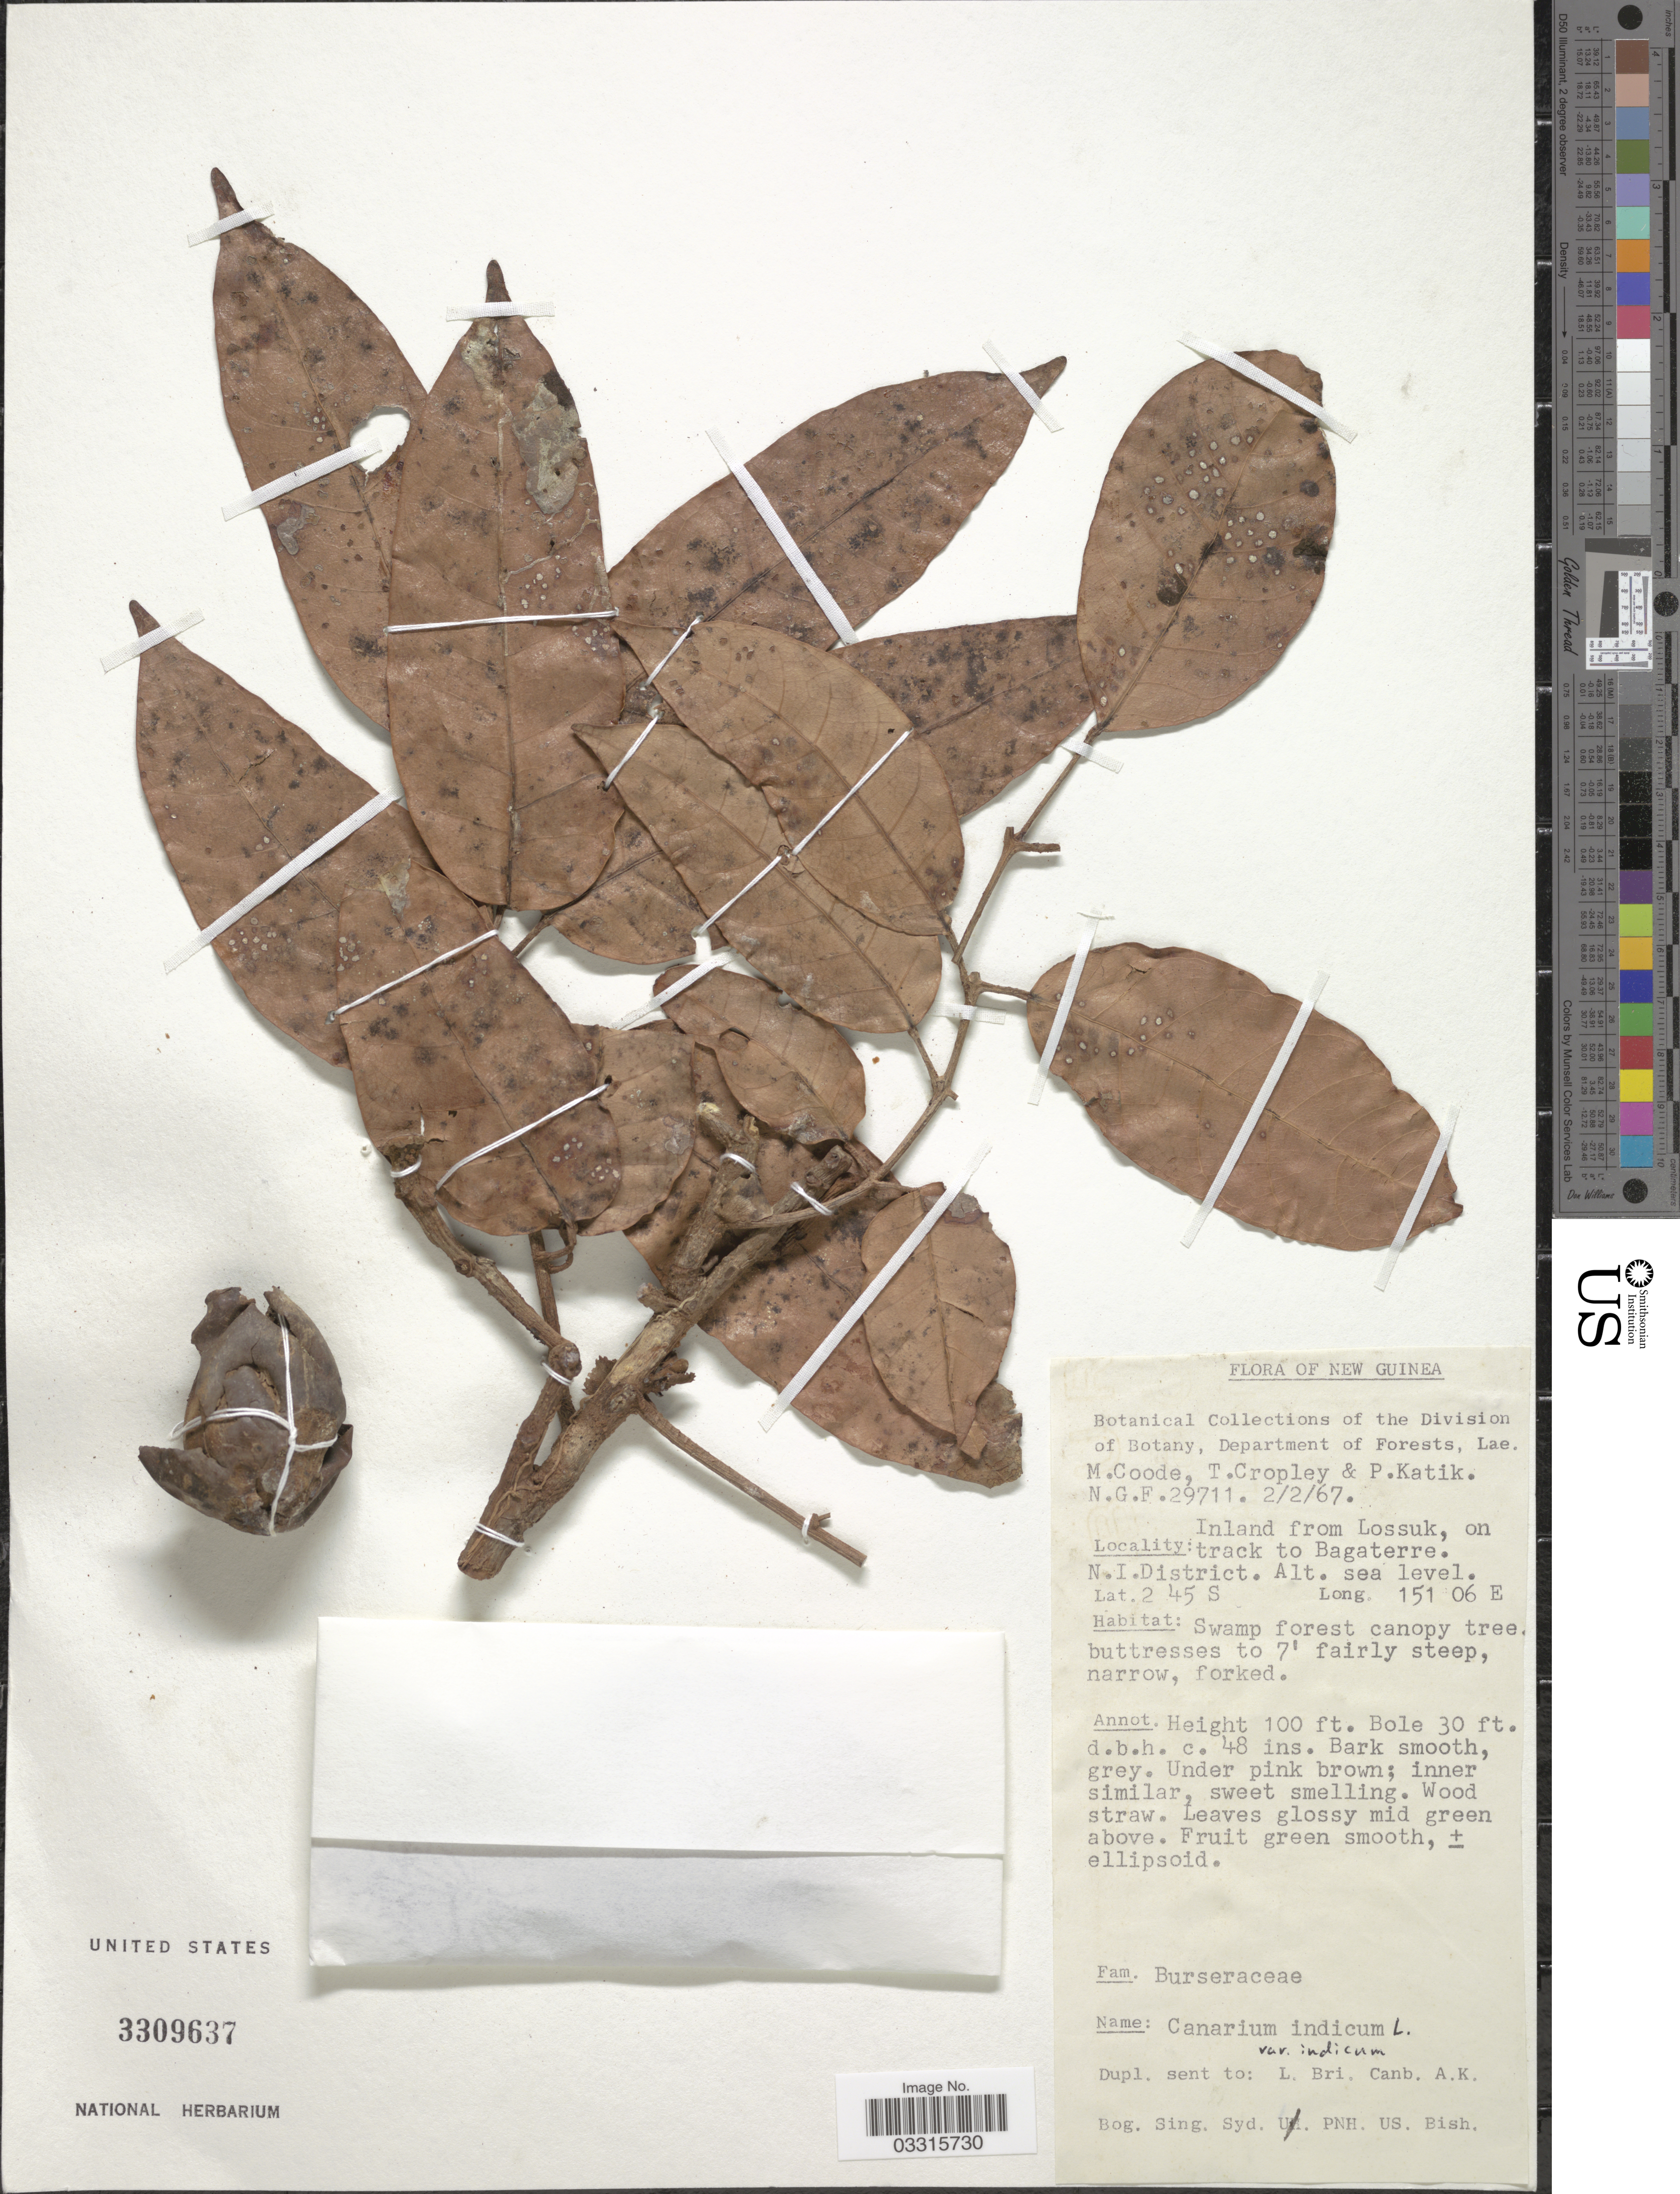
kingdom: Plantae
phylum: Tracheophyta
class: Magnoliopsida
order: Sapindales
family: Burseraceae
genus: Canarium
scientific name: Canarium indicum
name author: L.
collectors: M. Goode, T. Cropley & P. Katik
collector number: NGF 29711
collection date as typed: Transcribed d/m/y: 2/2/67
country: Papua New Guinea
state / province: New Ireland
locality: New Guinea. Inland from Lossuk, on track to Bagaterre.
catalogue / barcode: US 3309637